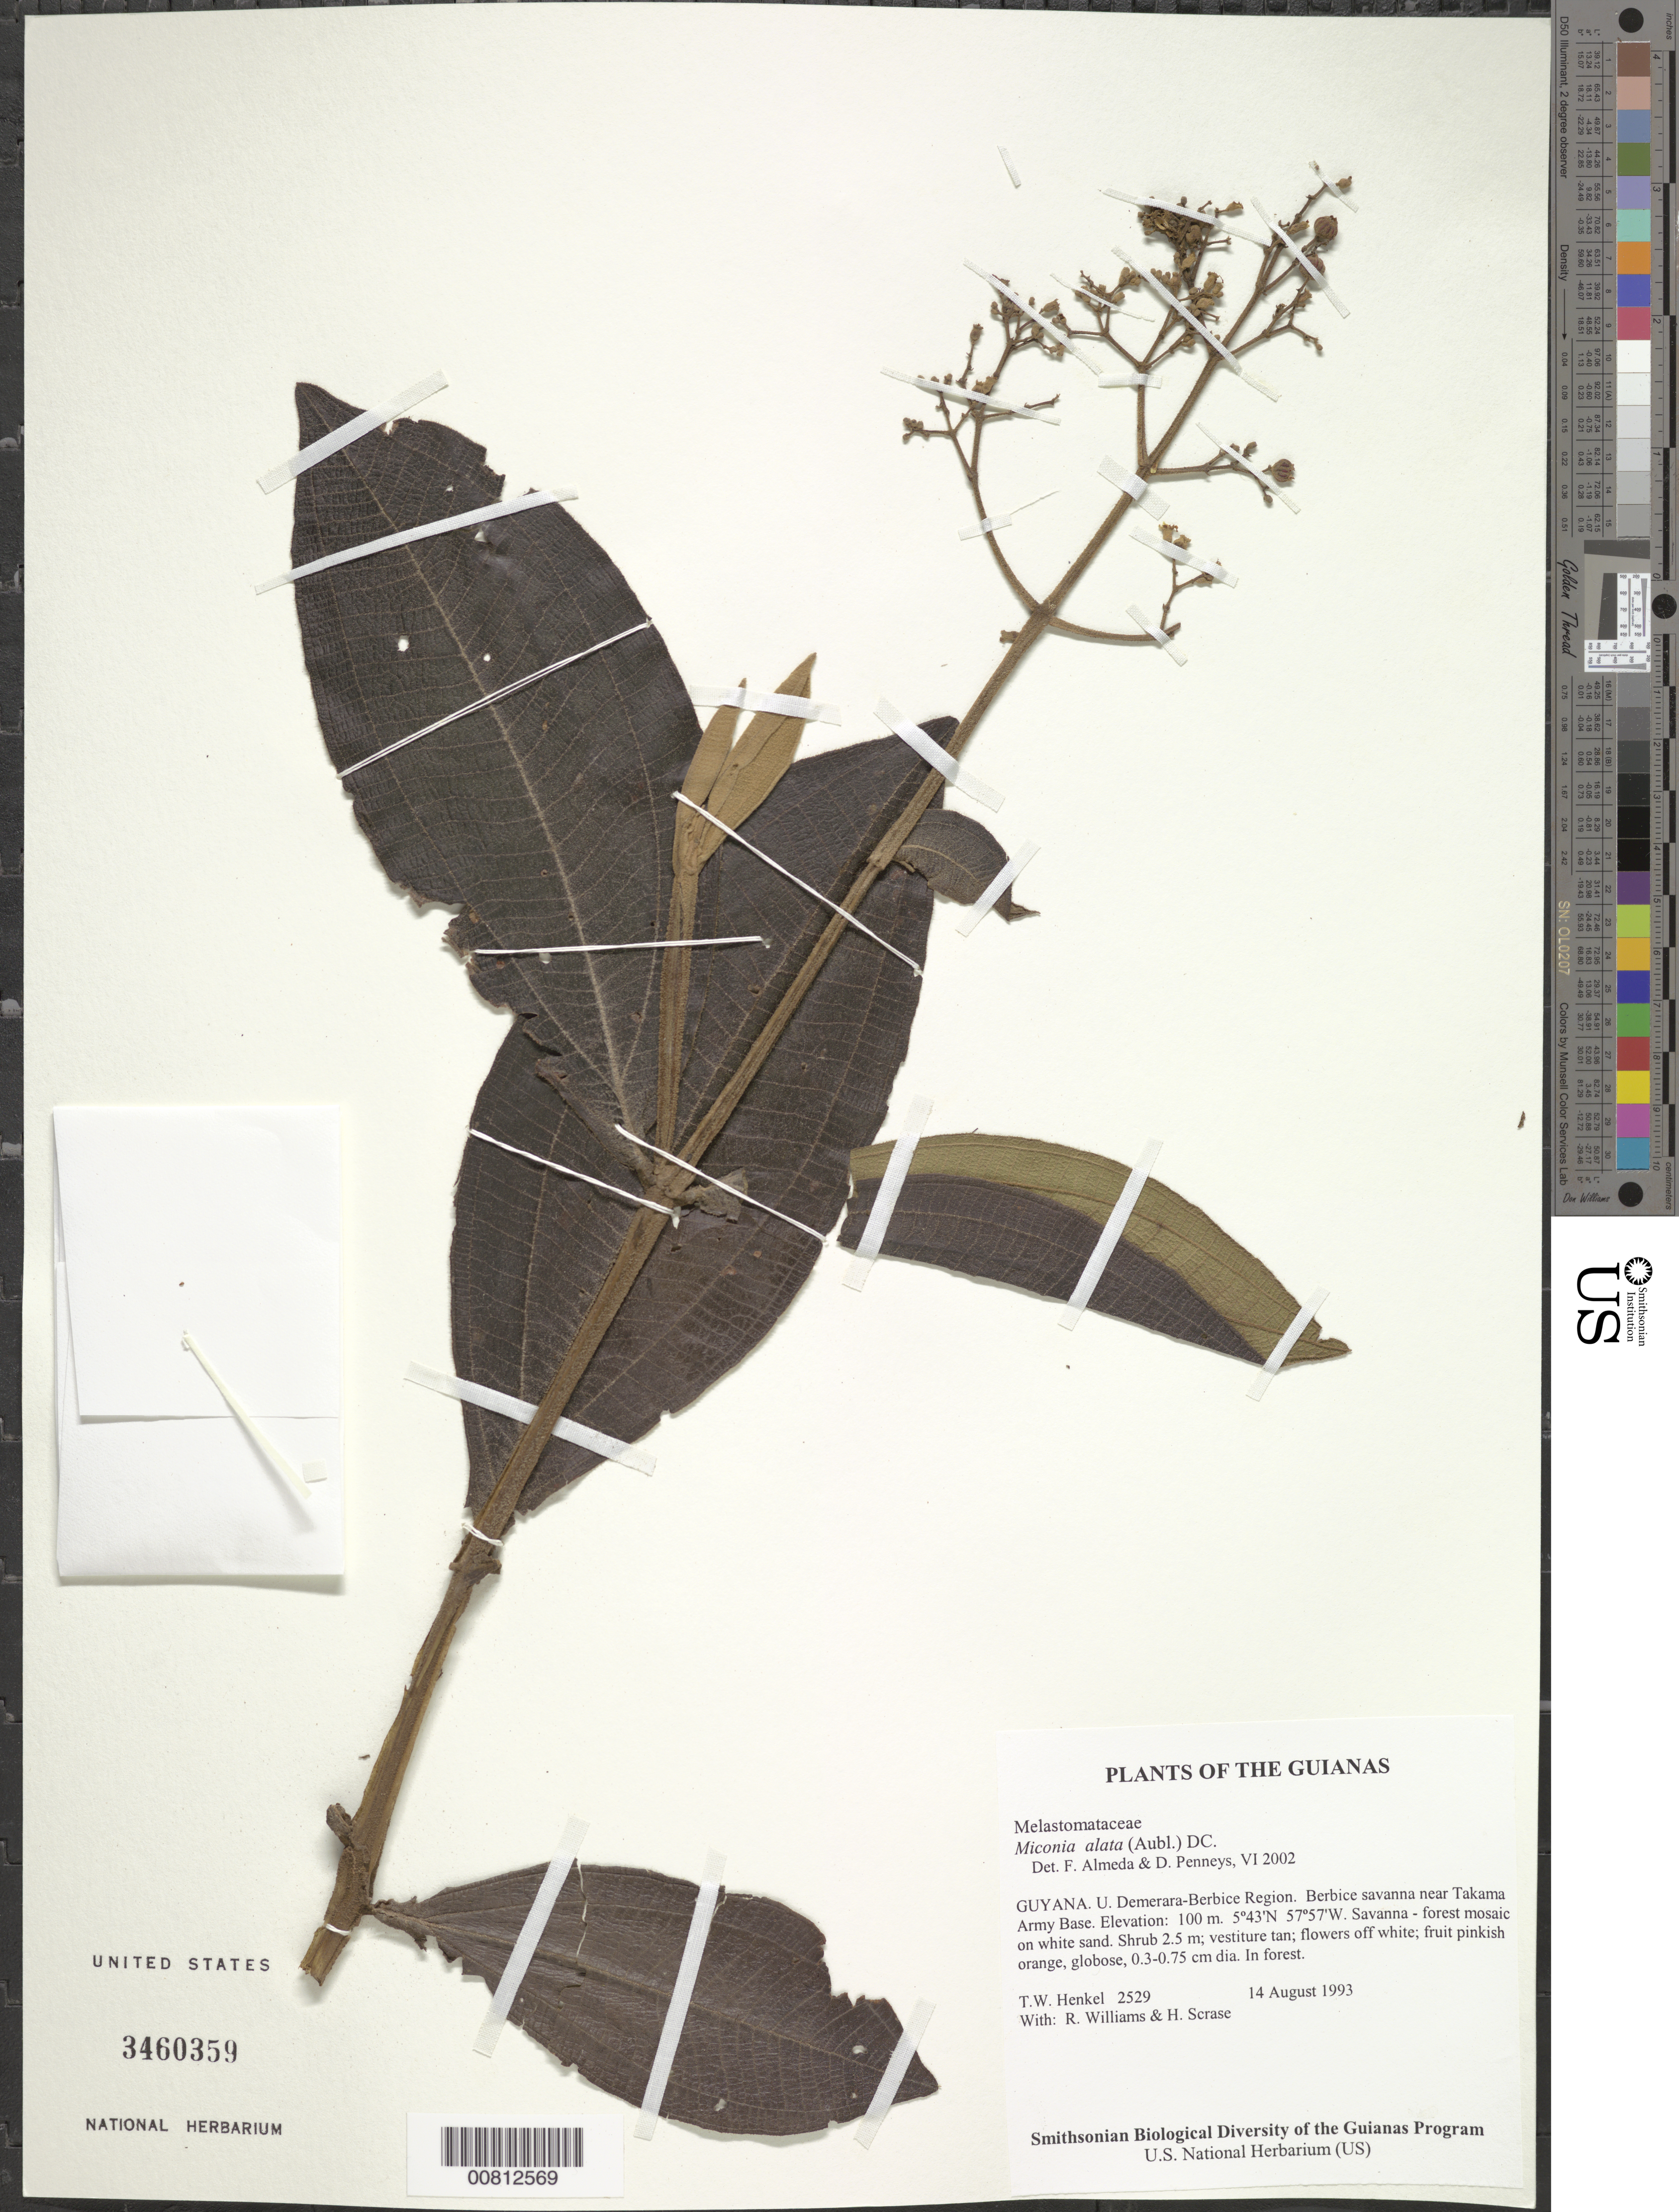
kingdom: Plantae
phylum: Tracheophyta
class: Magnoliopsida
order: Myrtales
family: Melastomataceae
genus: Miconia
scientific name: Miconia alata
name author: (Aubl.) DC.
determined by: Almeda, F.; Penneys, D. S.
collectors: T. Henkel, R. Williams & H. Scrase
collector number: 2529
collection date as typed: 14 August 1993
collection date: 1993-08-14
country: Guyana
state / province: U. Demerara-Berbice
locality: Berbice savanna near Takama Army Base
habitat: Savanna - forest mosaic on white sand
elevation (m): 100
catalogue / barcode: US 3460359